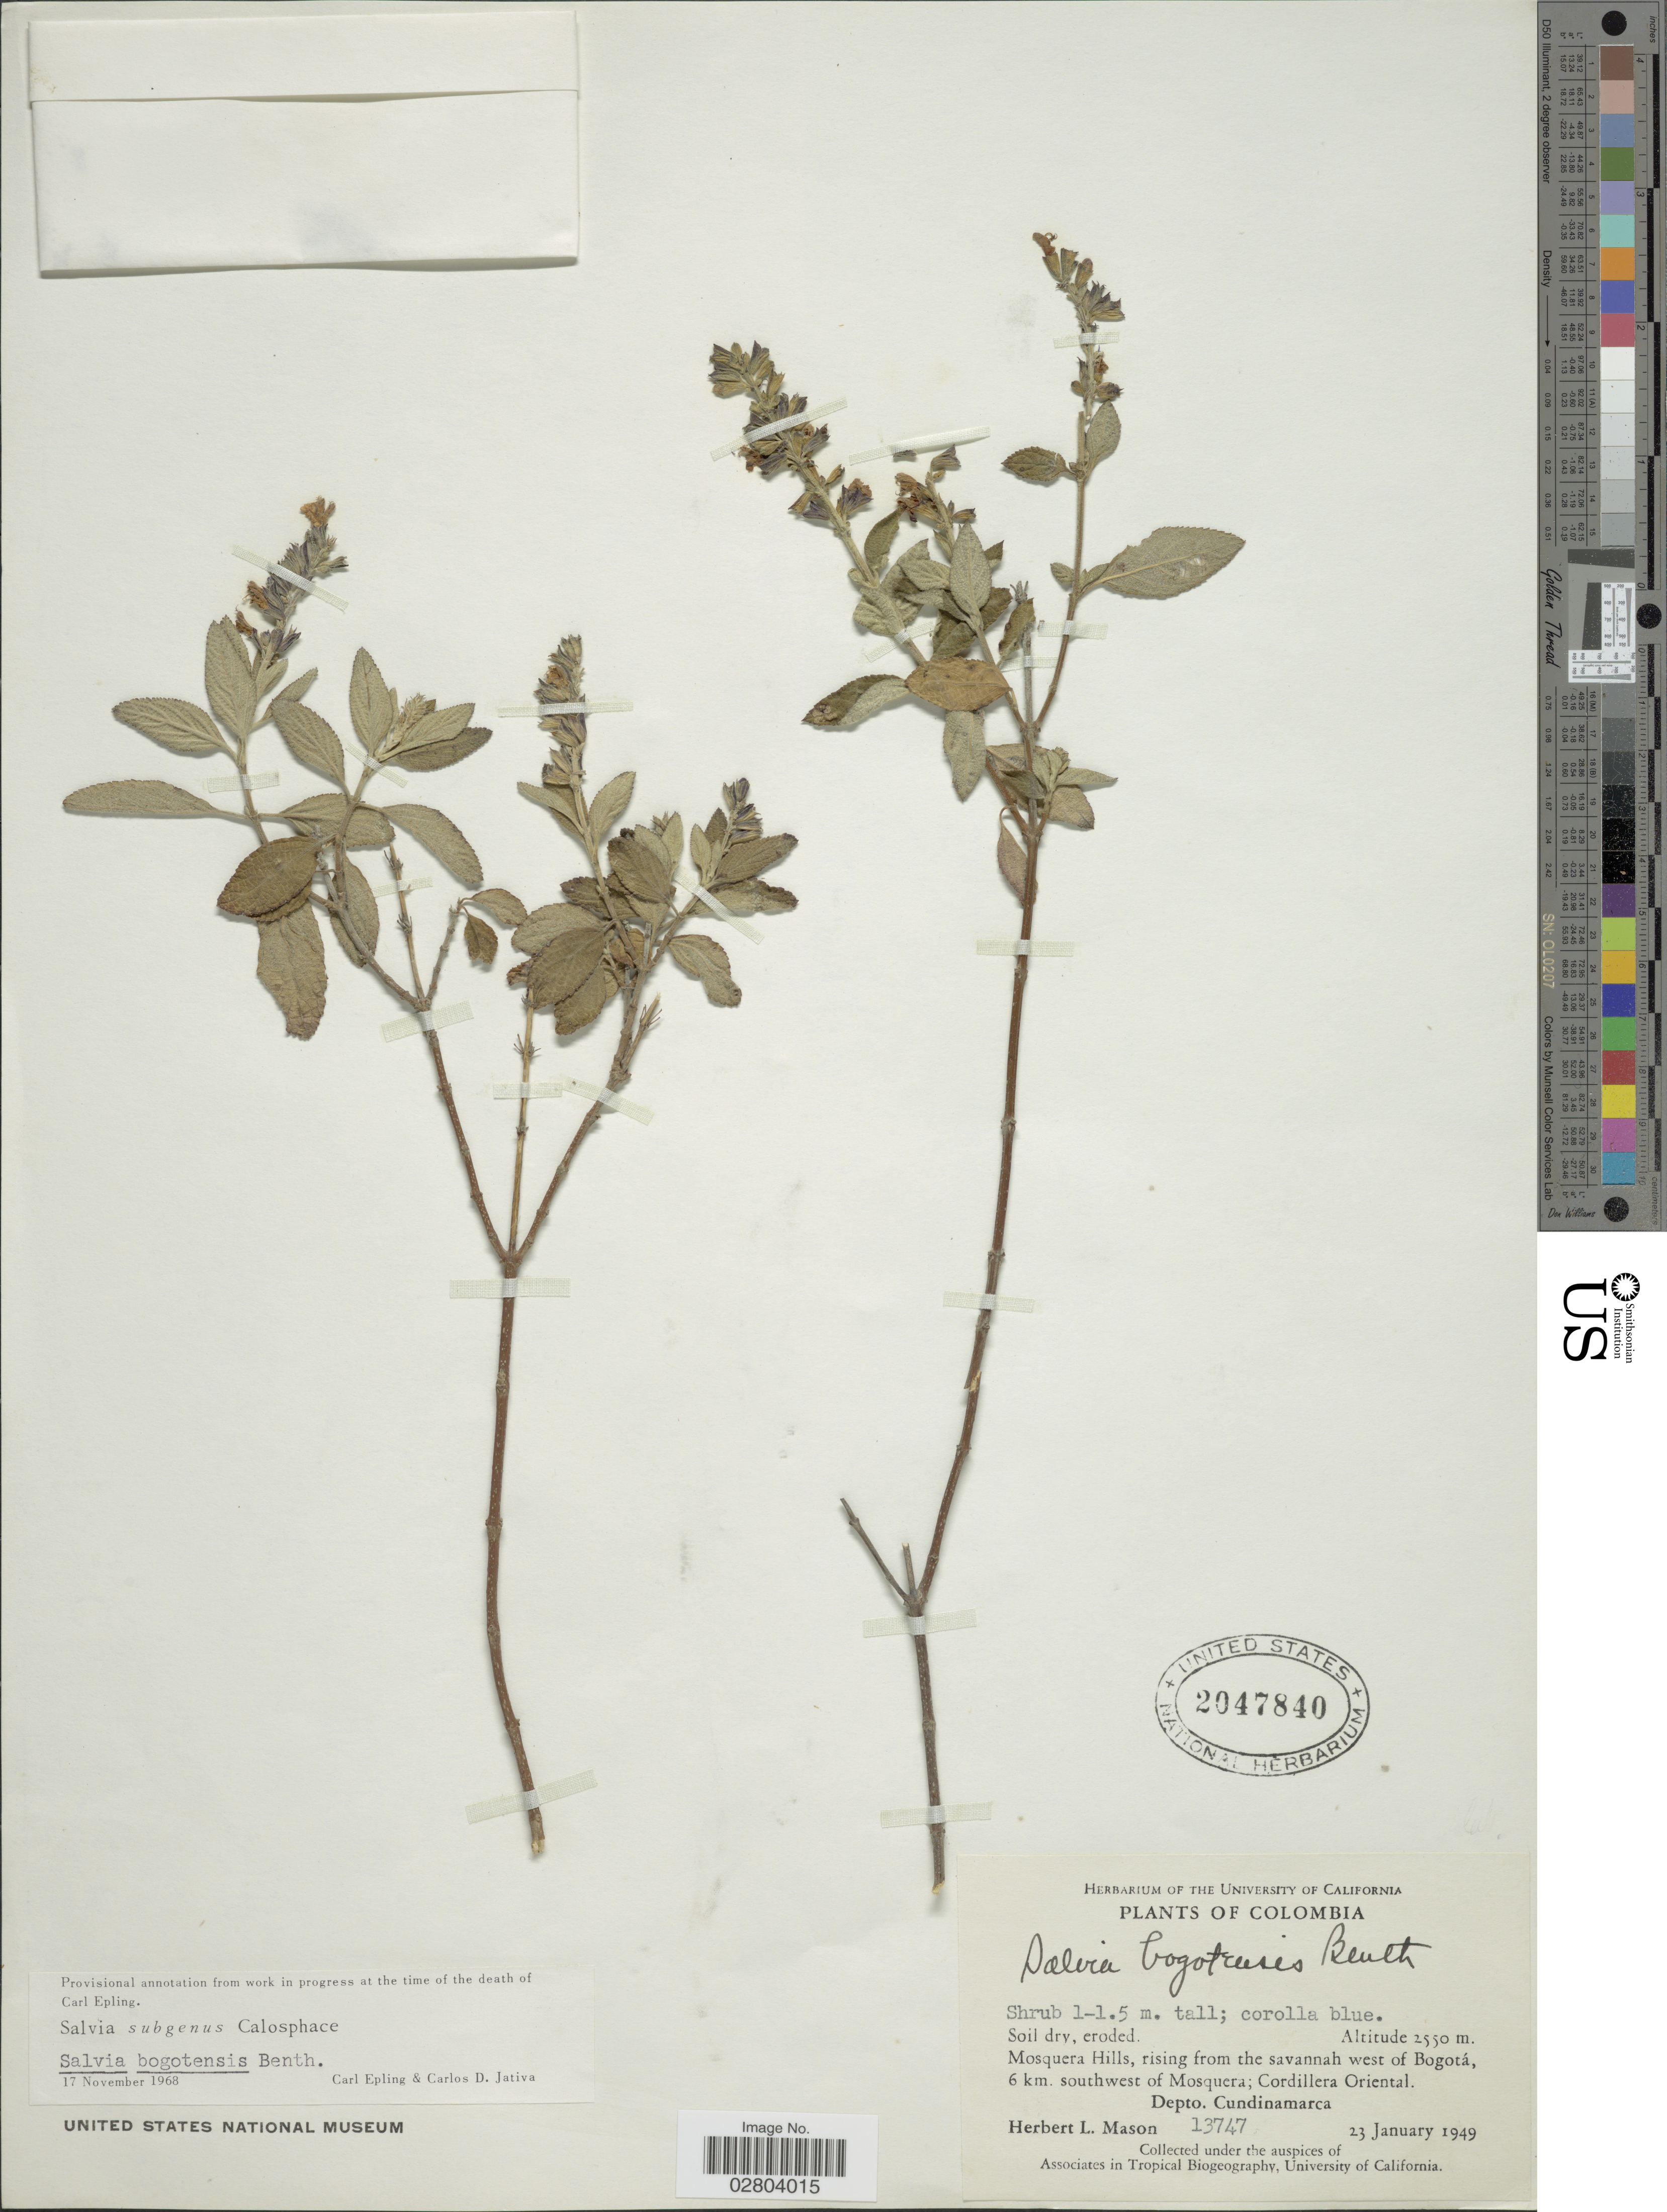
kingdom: Plantae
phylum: Tracheophyta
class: Magnoliopsida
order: Lamiales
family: Lamiaceae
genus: Salvia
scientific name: Salvia bogotensis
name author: Benth.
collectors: H. L. Mason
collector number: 13747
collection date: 1949-01-23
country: Colombia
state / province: Cundinamarca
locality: Mosquera Hills, rising from the savannah west of Bogotá, 6 km. southwest of Mosquera; Cordillera Oriental. Depto. Cundinamarca.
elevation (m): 2550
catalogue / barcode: US 2047840